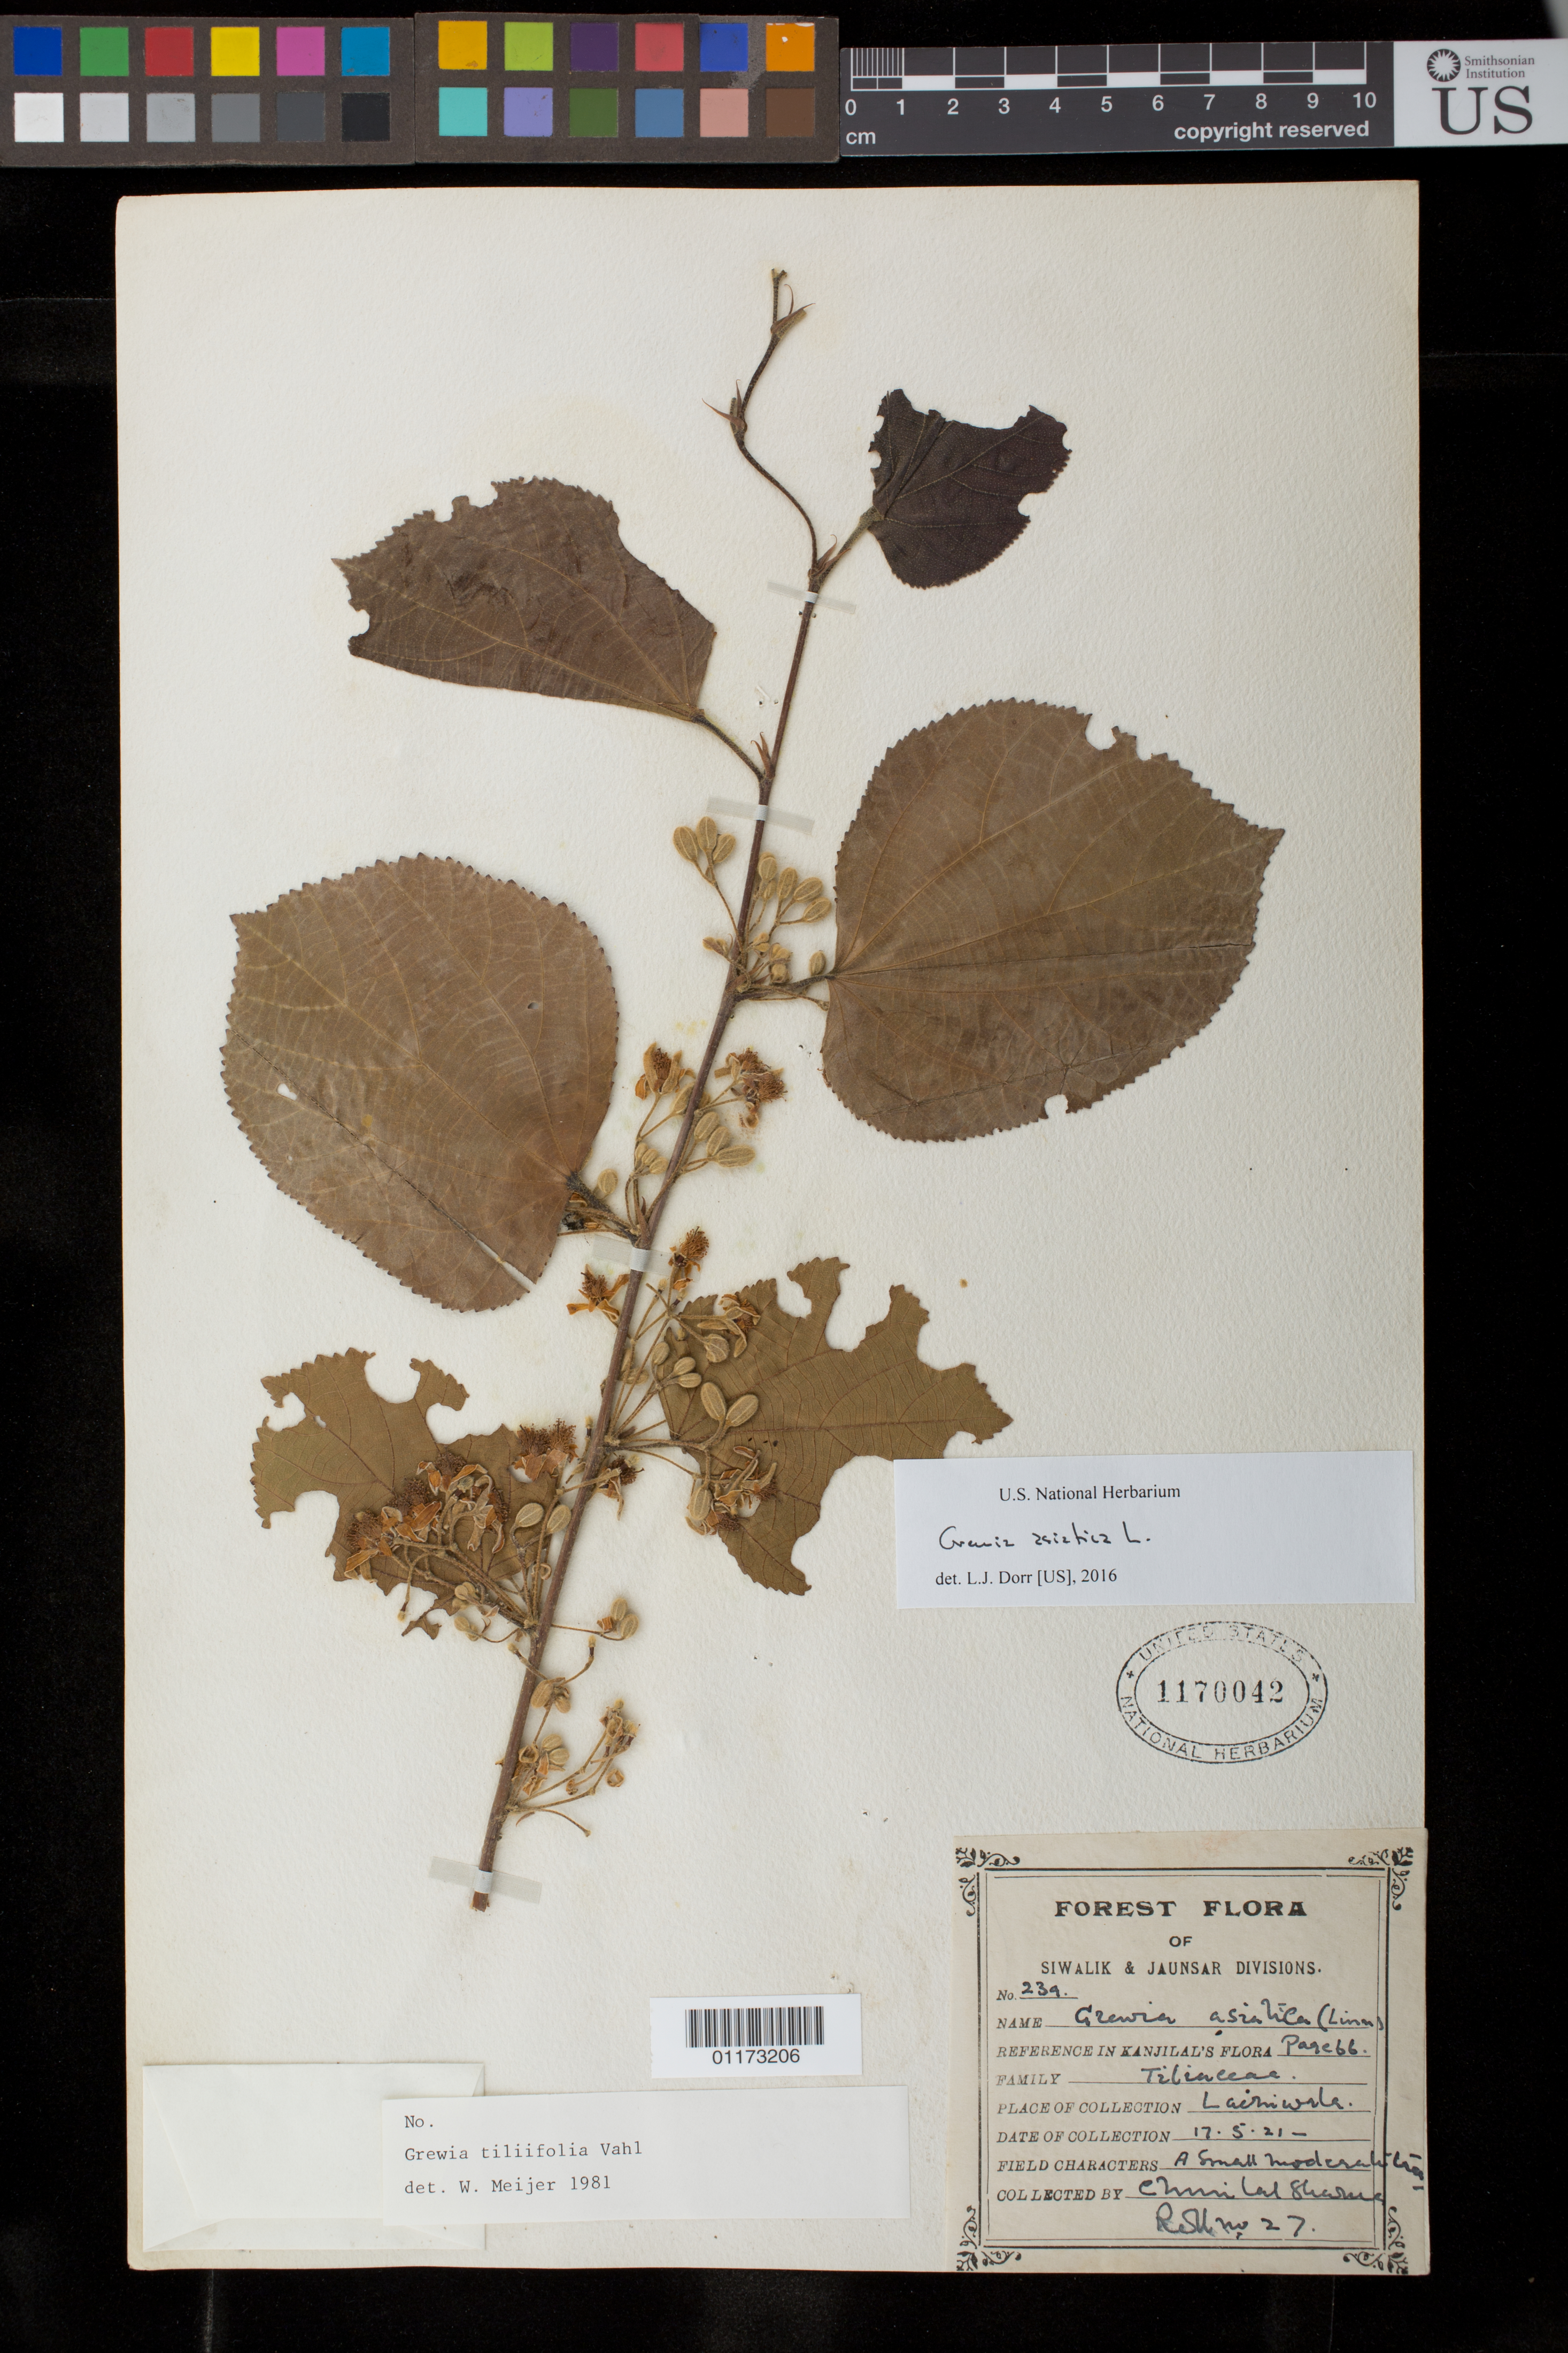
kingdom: Plantae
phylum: Tracheophyta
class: Magnoliopsida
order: Malvales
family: Malvaceae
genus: Grewia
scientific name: Grewia asiatica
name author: L.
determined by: Dorr, L. J., (BOT), Smithsonian Institution - National Museum of Natural History (UNITED STATES)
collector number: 239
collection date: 1921-05-17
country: India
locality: Lachiwala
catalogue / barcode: US 1170042